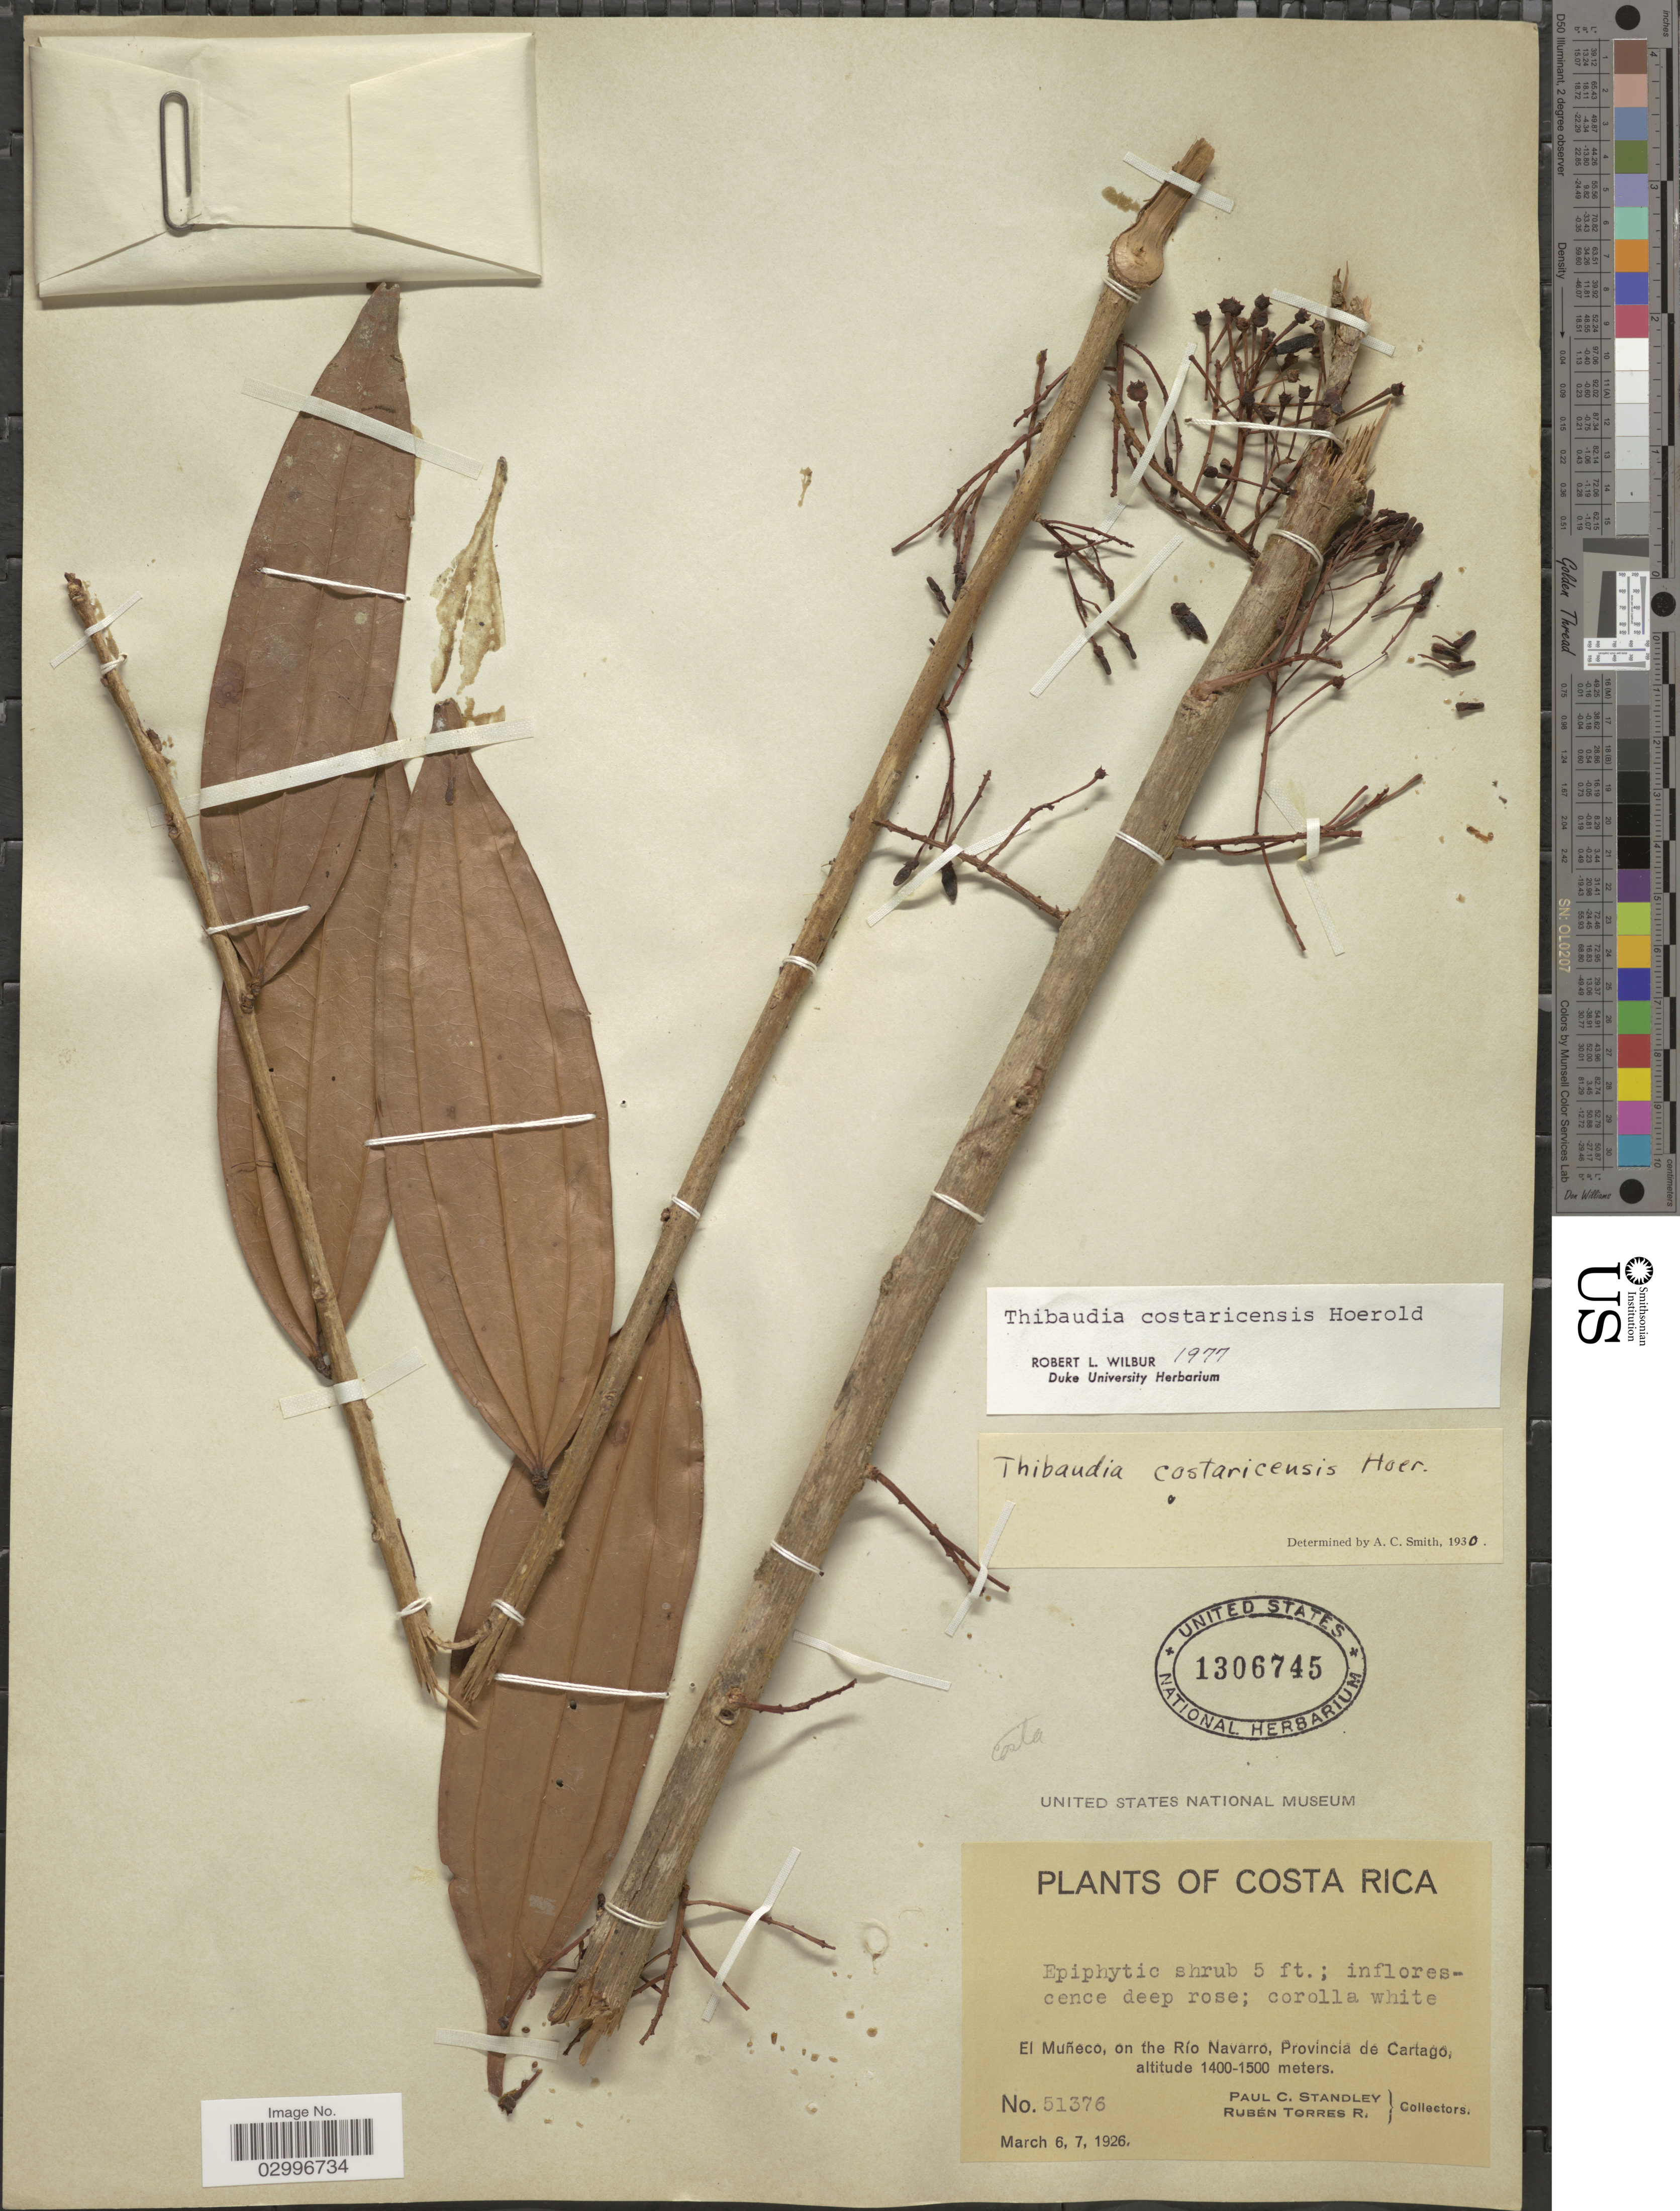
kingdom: Plantae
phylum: Tracheophyta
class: Magnoliopsida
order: Ericales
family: Ericaceae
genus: Thibaudia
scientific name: Thibaudia costaricensis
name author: Hoerold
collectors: P. C. Standley & R. Torres Rojas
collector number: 51376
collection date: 1926-03-06/1926-03-07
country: Costa Rica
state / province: Cartago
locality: El Muñeco, on the Río Navarro.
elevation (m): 1400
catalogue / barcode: US 1306745